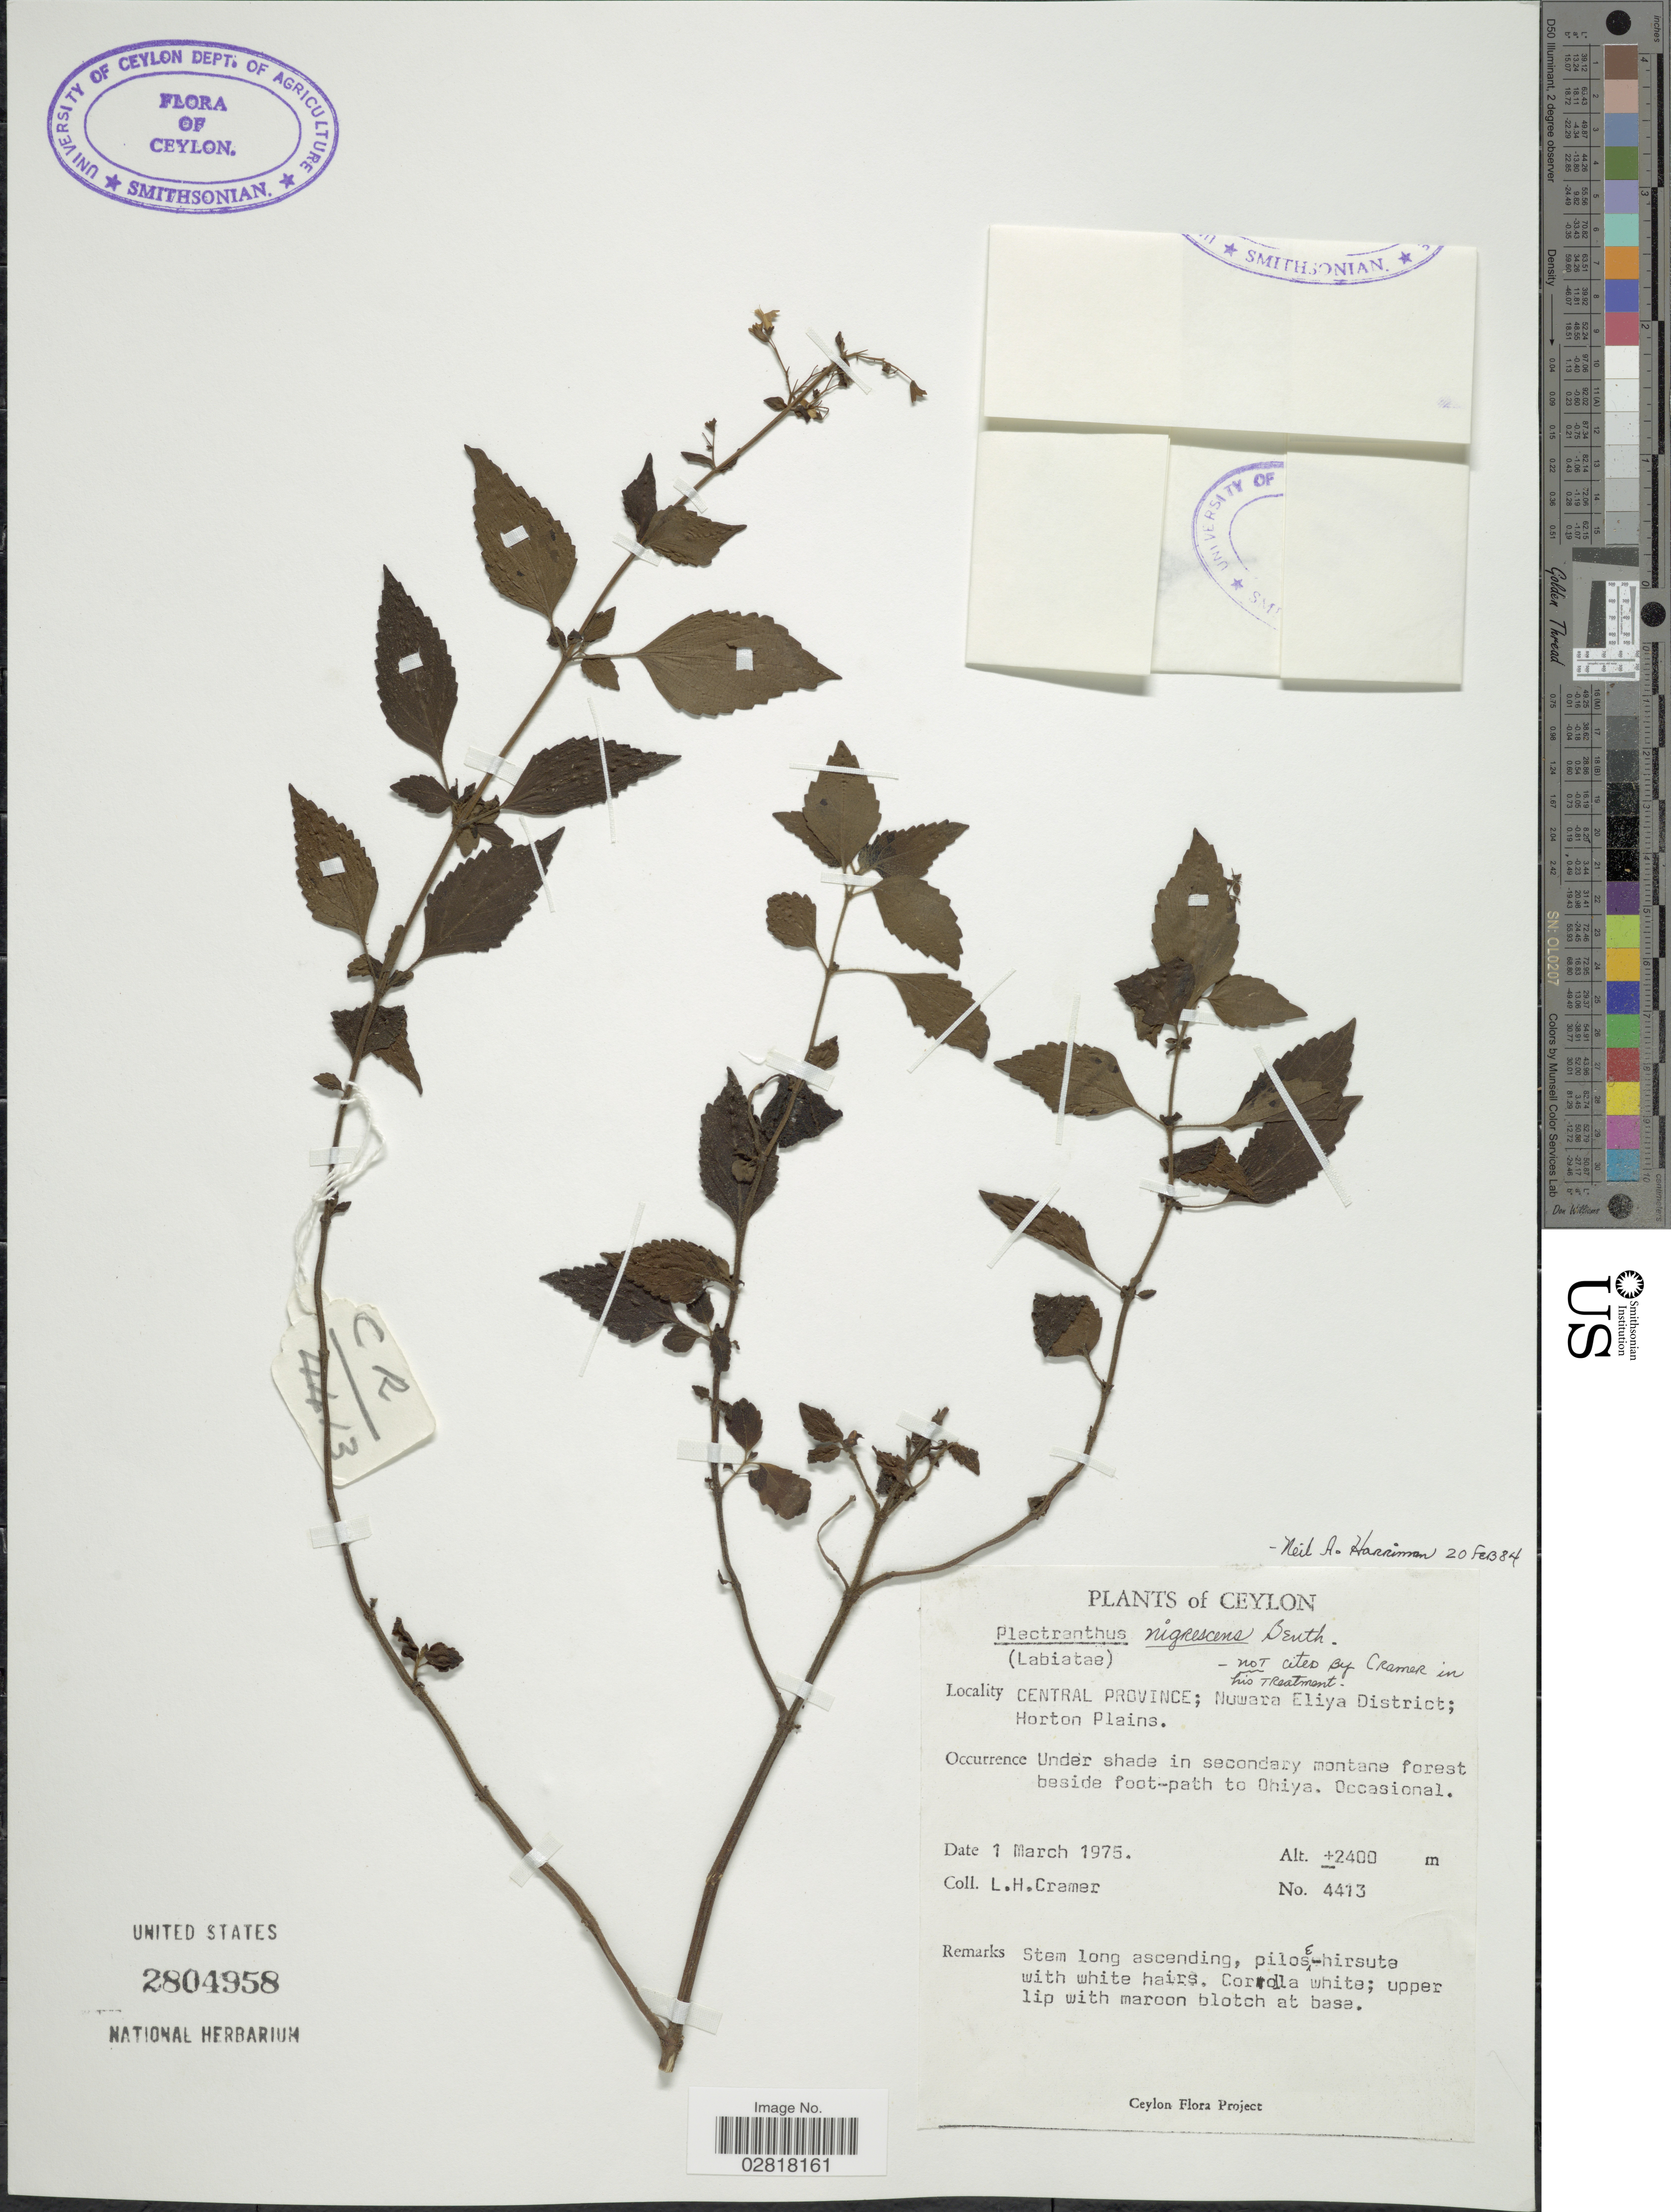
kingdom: Plantae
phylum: Tracheophyta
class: Magnoliopsida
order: Lamiales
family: Lamiaceae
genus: Plectranthus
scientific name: Plectranthus nigrescens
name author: Benth.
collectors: L. H. Cramer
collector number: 4413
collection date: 1975-03-01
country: Sri Lanka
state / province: Central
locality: Ceylon, Nuwara Eliya District; Horton Plains.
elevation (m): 2400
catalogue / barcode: US 2804958